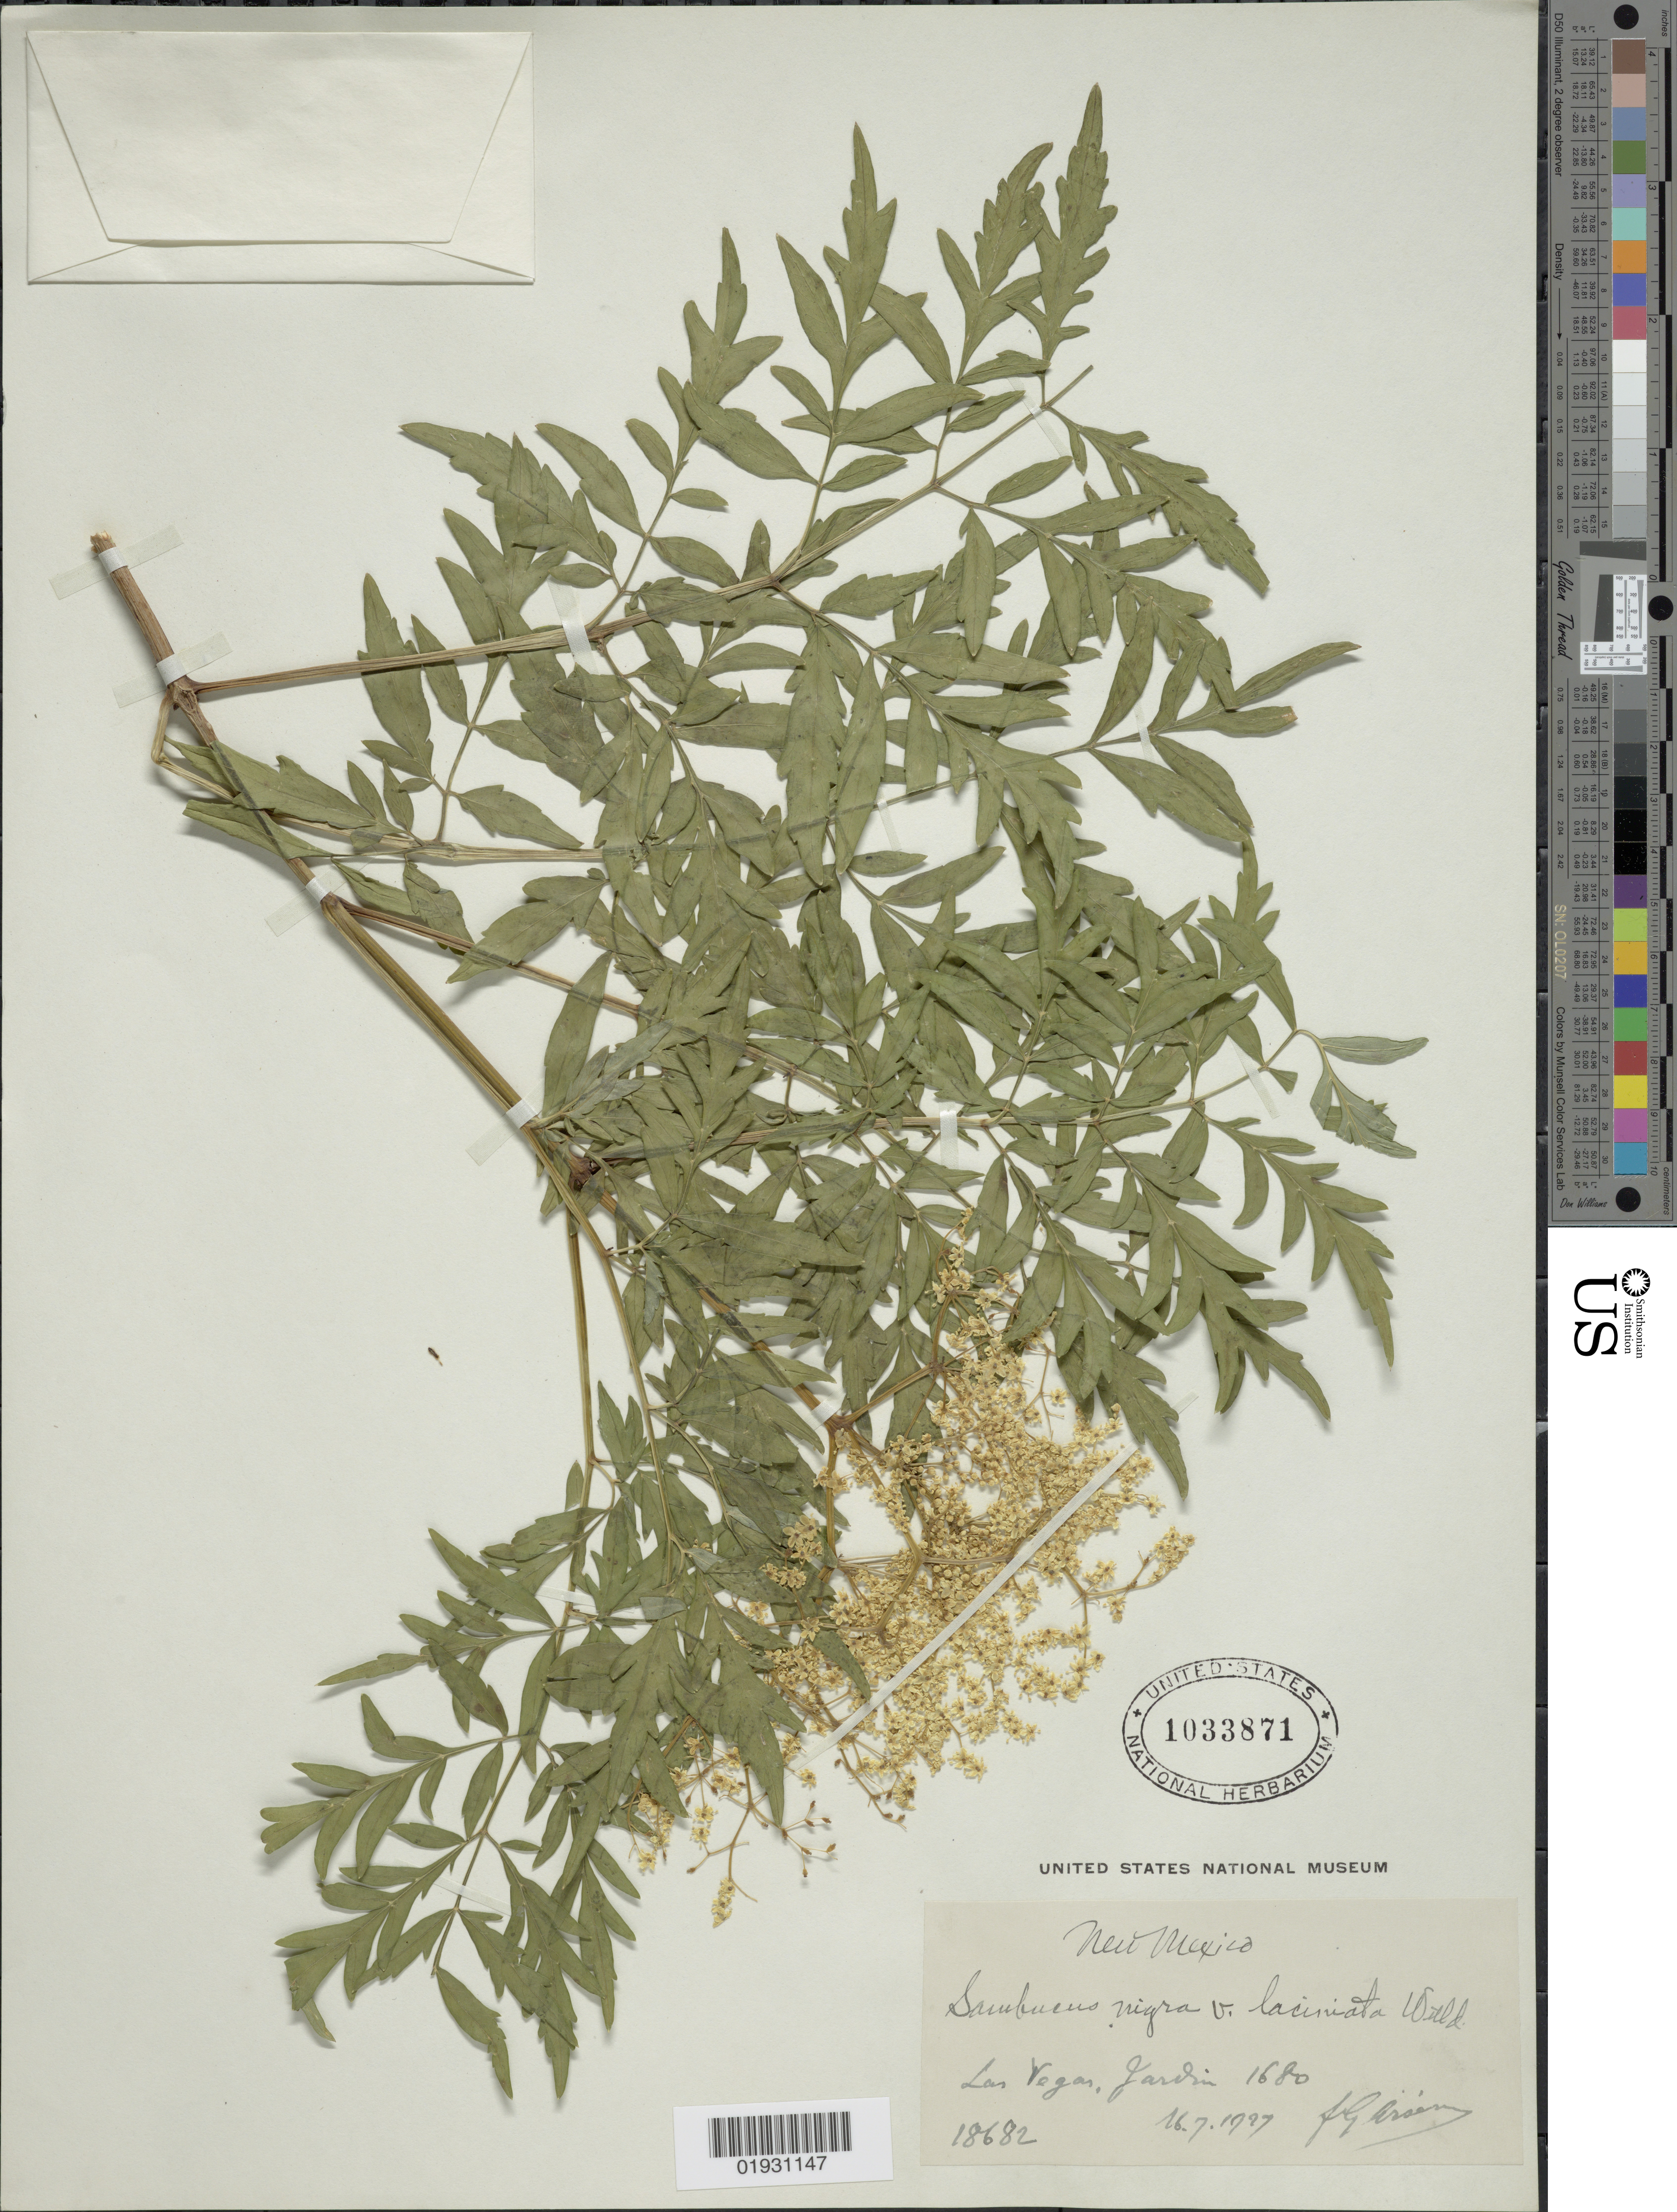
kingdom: Plantae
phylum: Tracheophyta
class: Magnoliopsida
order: Dipsacales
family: Viburnaceae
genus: Sambucus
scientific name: Sambucus nigra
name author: L.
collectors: Bro. G. Arsène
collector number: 18682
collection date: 1927-07-16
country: United States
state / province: New Mexico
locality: Las Vegas, Jardin.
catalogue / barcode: US 1033871